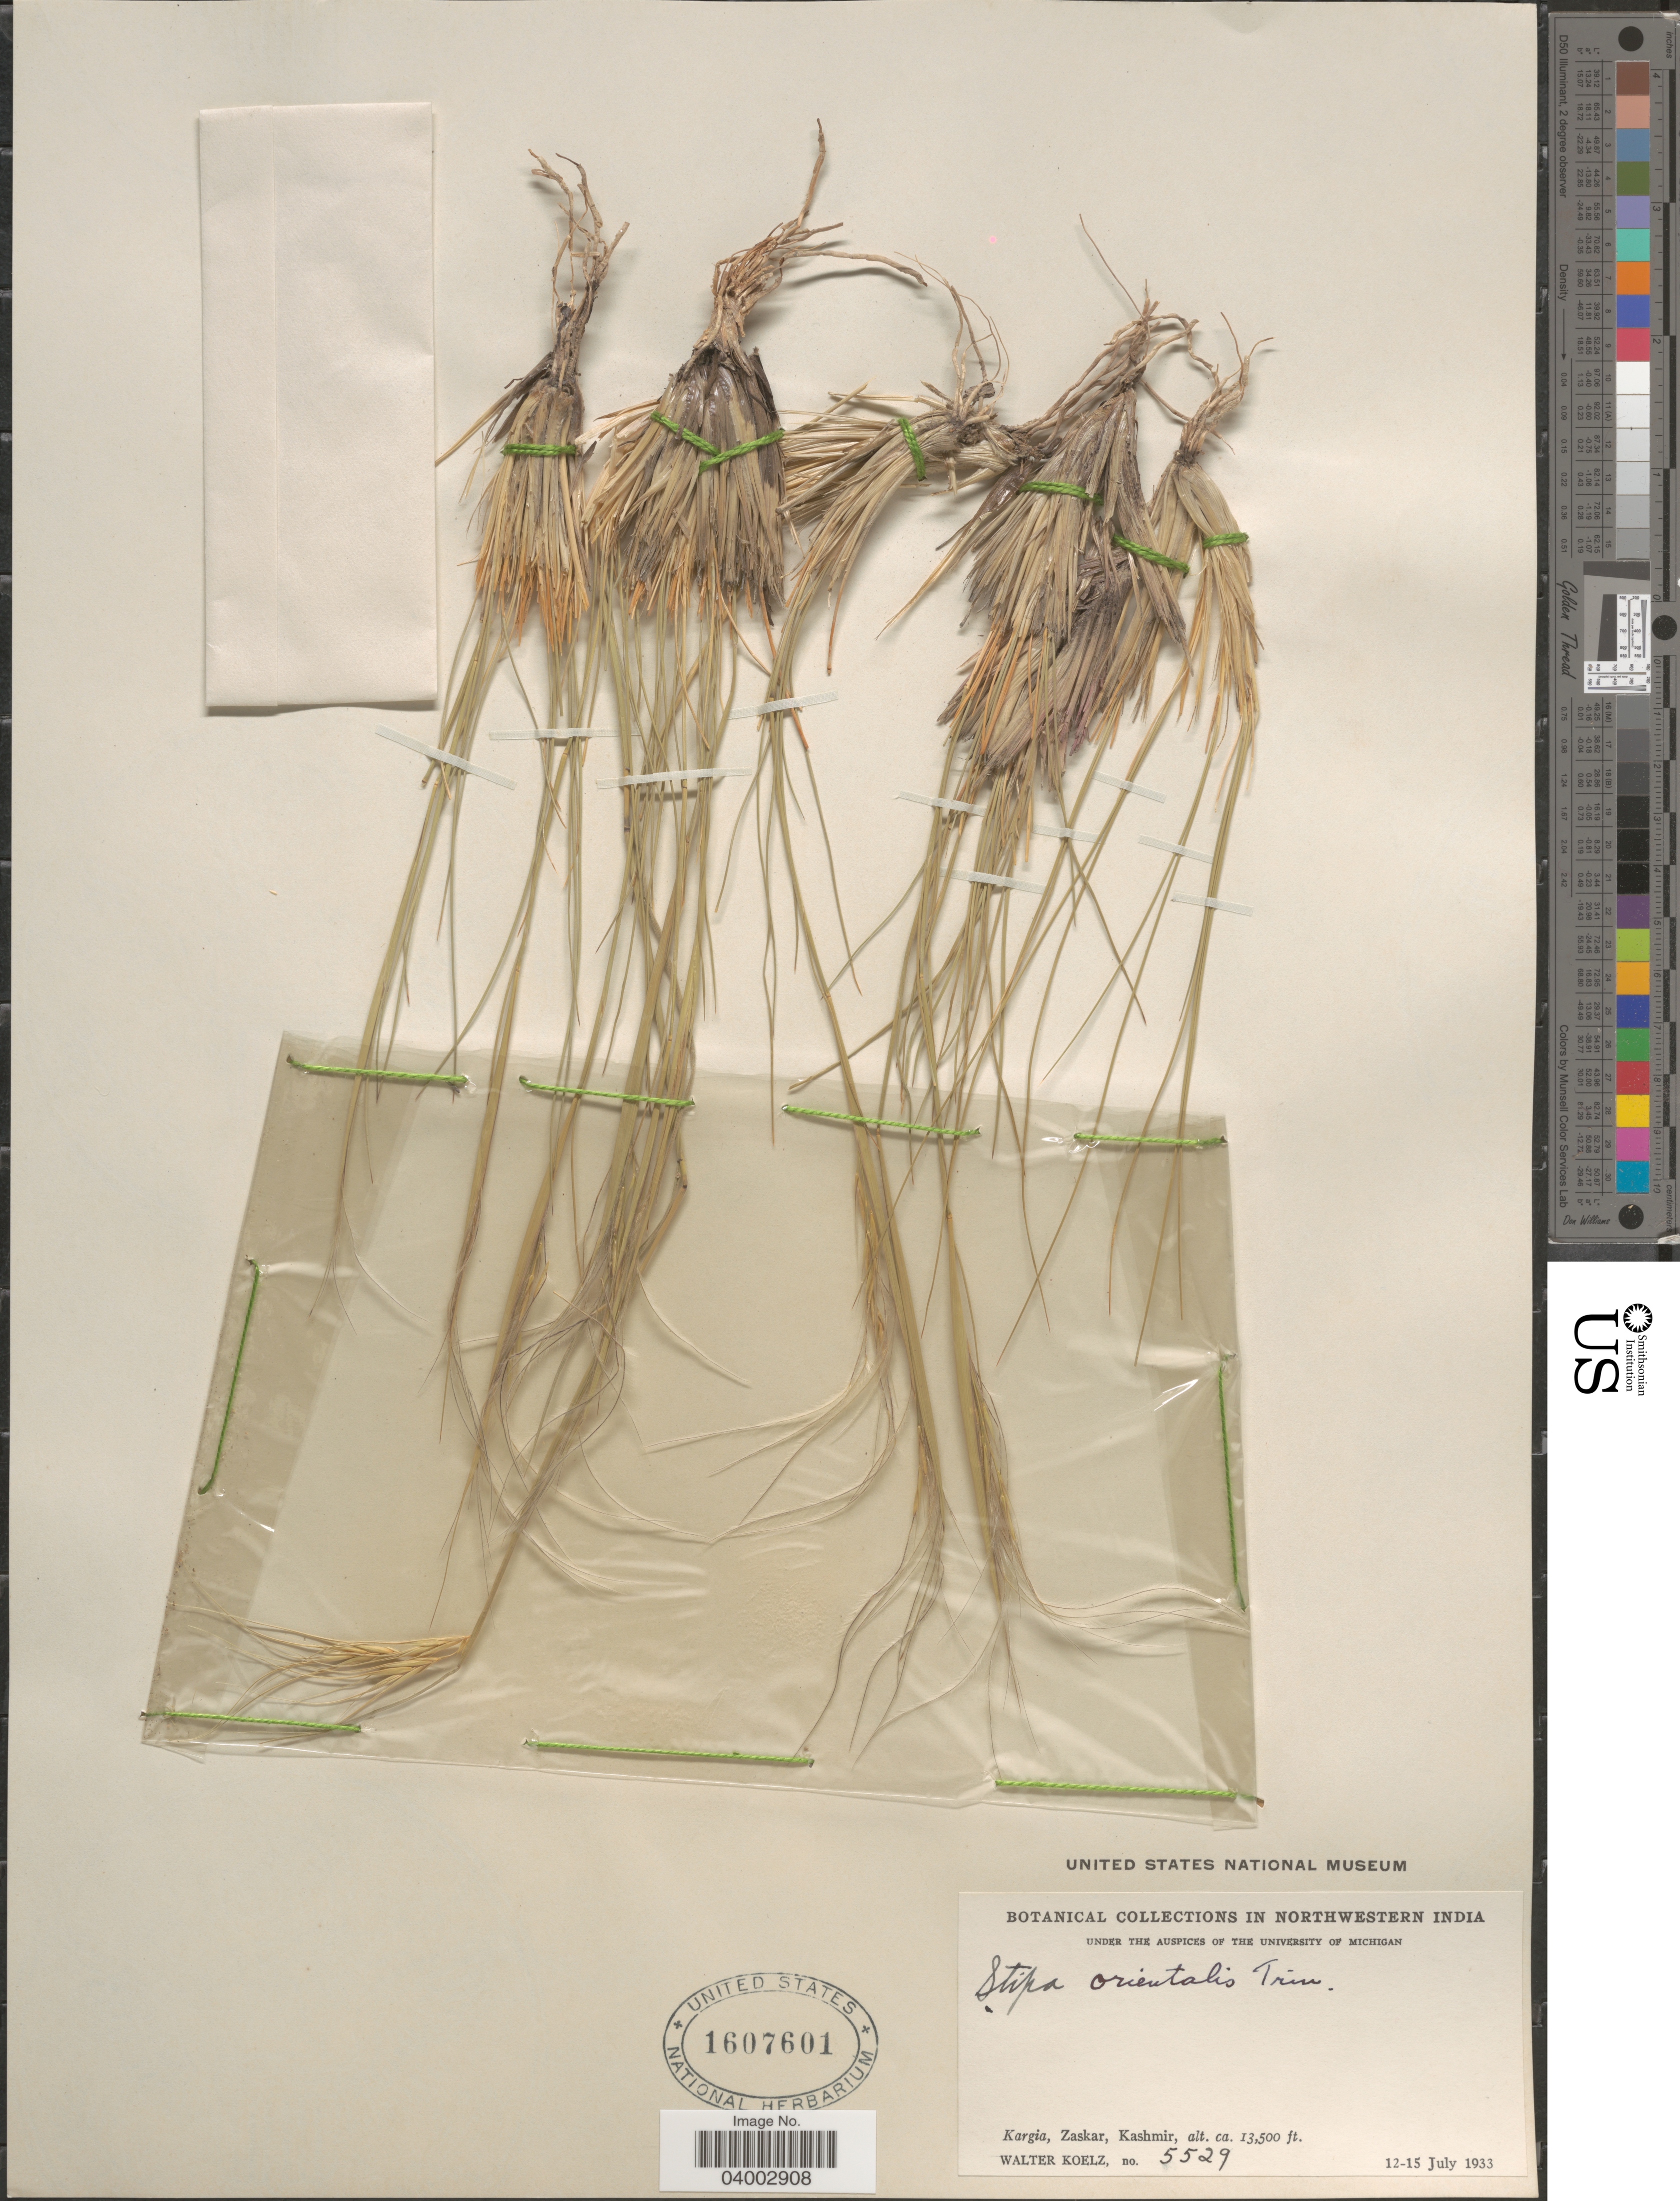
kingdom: Plantae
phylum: Tracheophyta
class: Liliopsida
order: Poales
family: Poaceae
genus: Stipa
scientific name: Stipa orientalis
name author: Trin.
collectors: W. N. Koelz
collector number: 5529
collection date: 1933-07-12/1933-07-15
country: India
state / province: Jammu and Kashmir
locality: In Northwestern India. Kargia, Zaskar, Kashmir.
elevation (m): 4115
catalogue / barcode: US 1607601